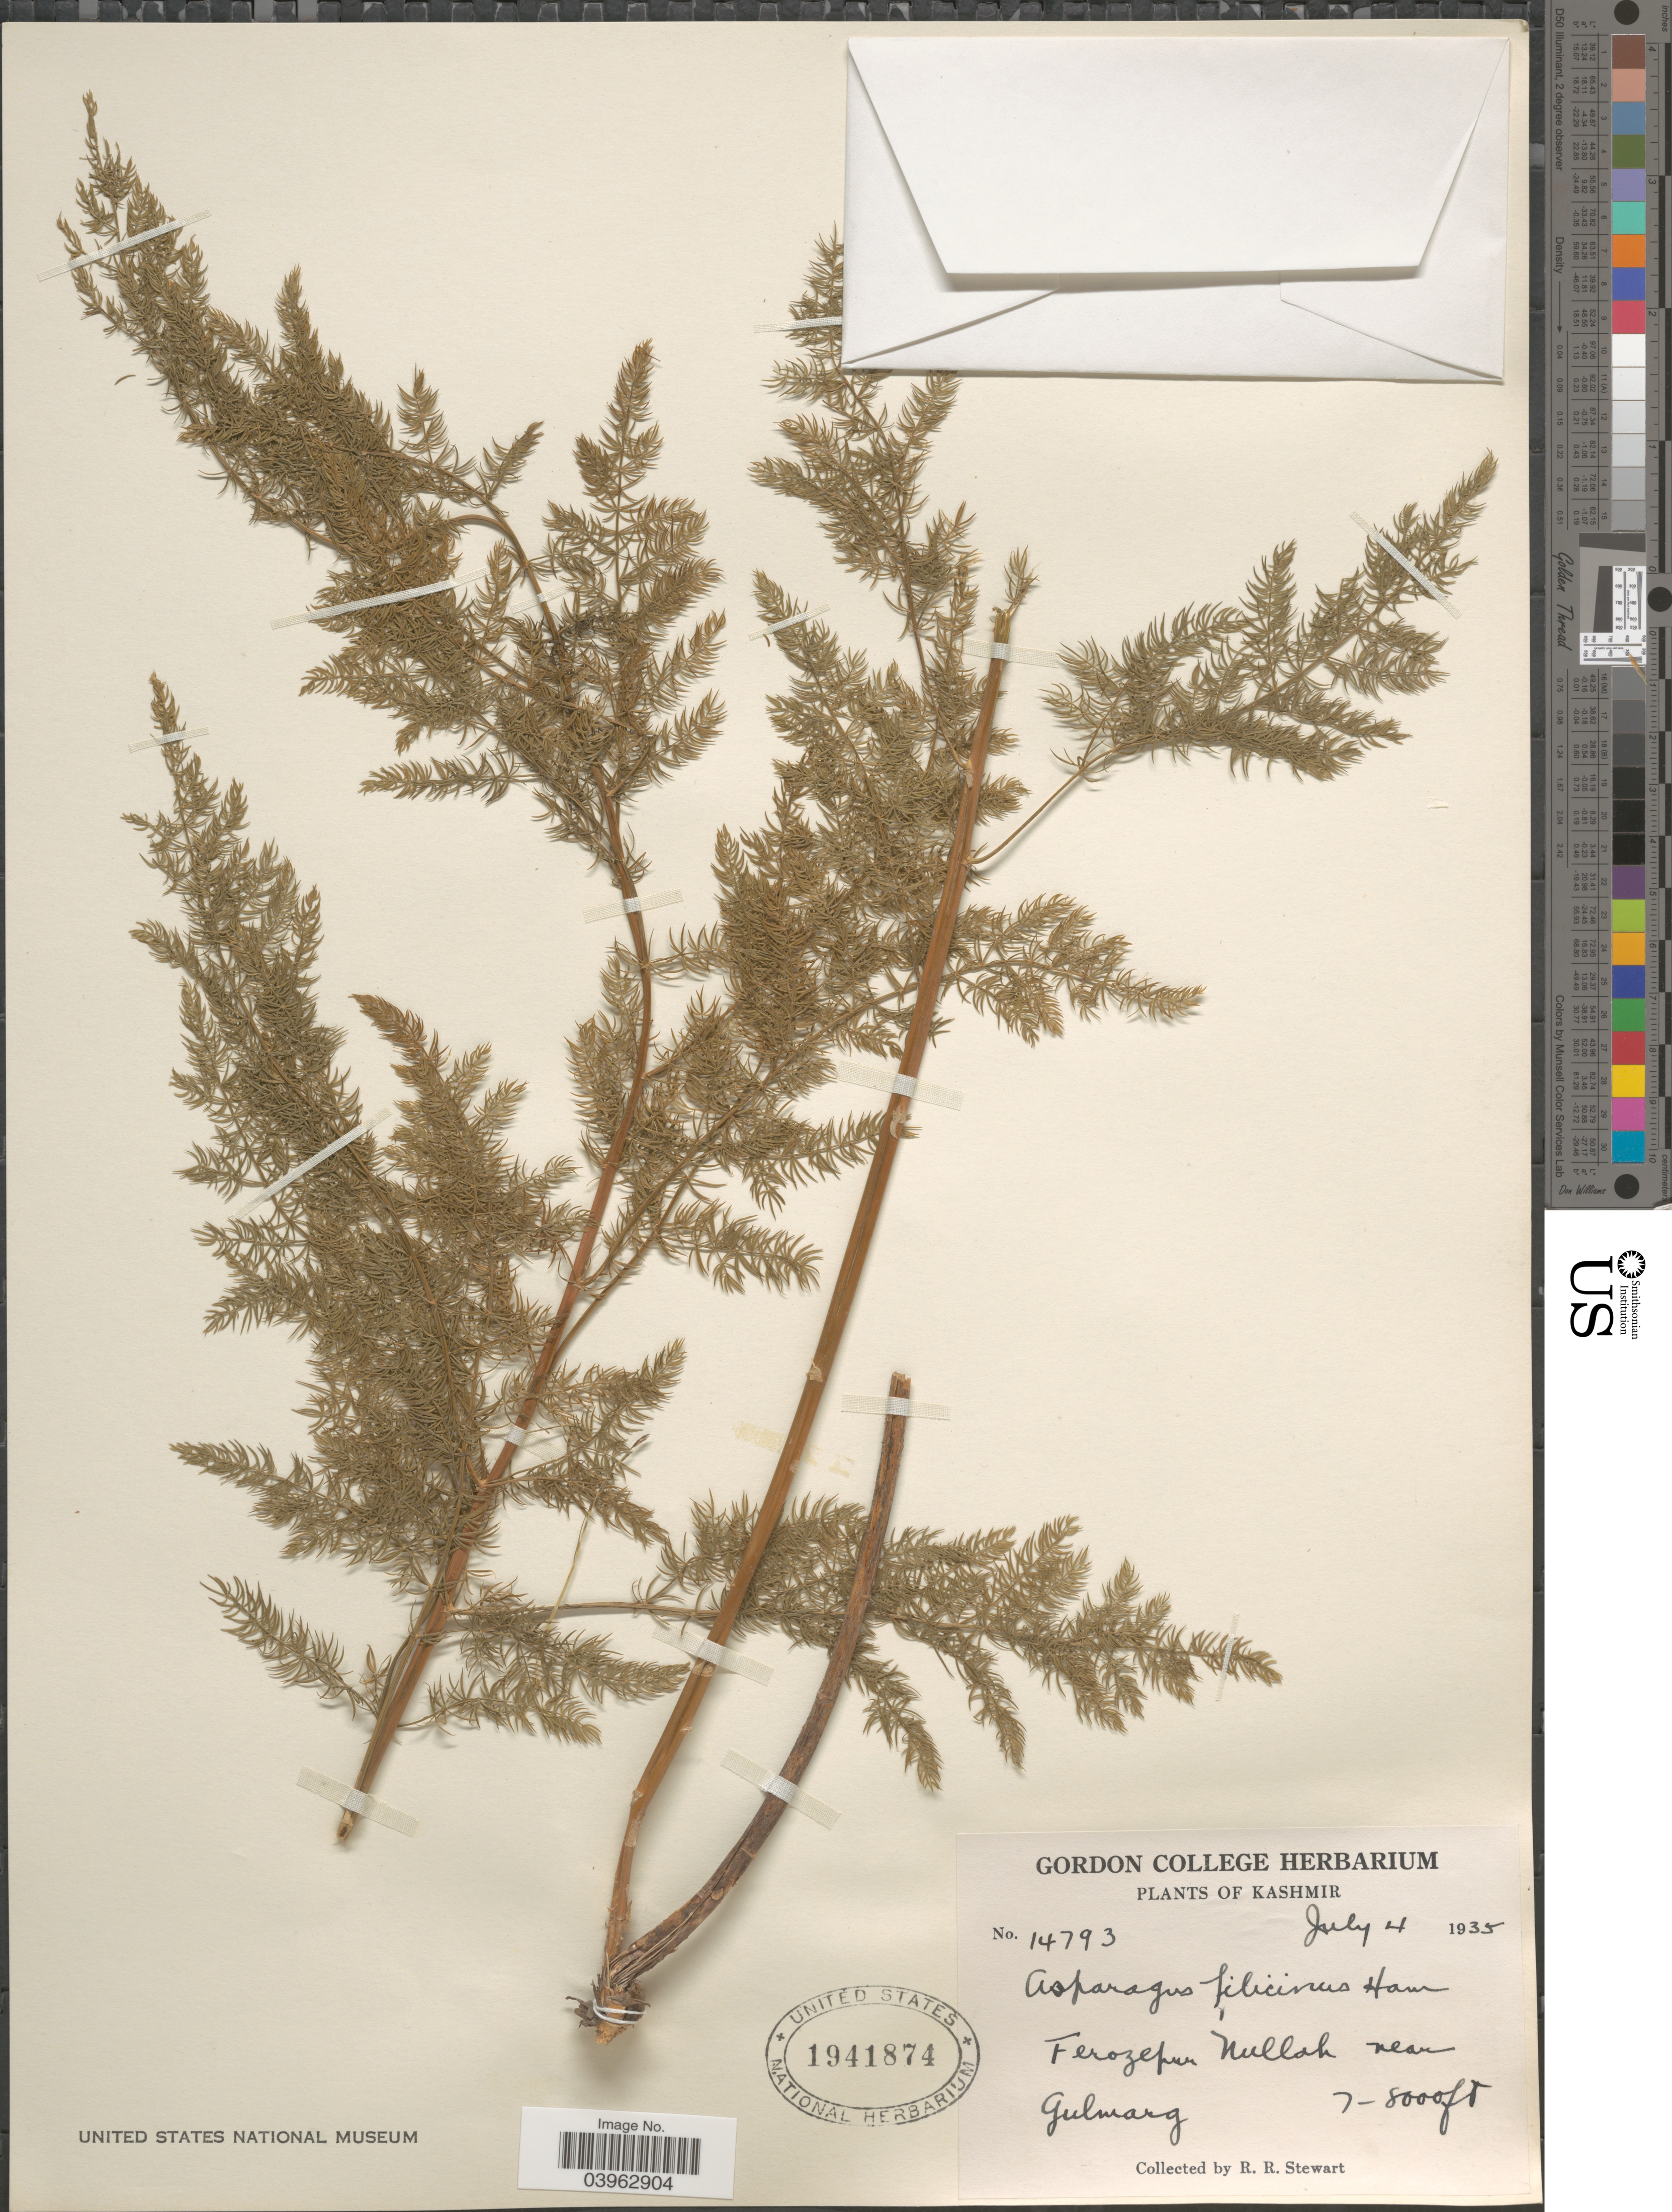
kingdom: Plantae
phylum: Tracheophyta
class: Liliopsida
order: Asparagales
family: Asparagaceae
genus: Asparagus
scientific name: Asparagus filicinus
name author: Buch.-Ham. ex D. Don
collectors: R. Stewart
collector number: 14793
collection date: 1935-07-04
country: India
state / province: Jammu and Kashmir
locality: Kashmir. Ferozepur Nullah near Gulmarg.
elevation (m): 2134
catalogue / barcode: US 1941874